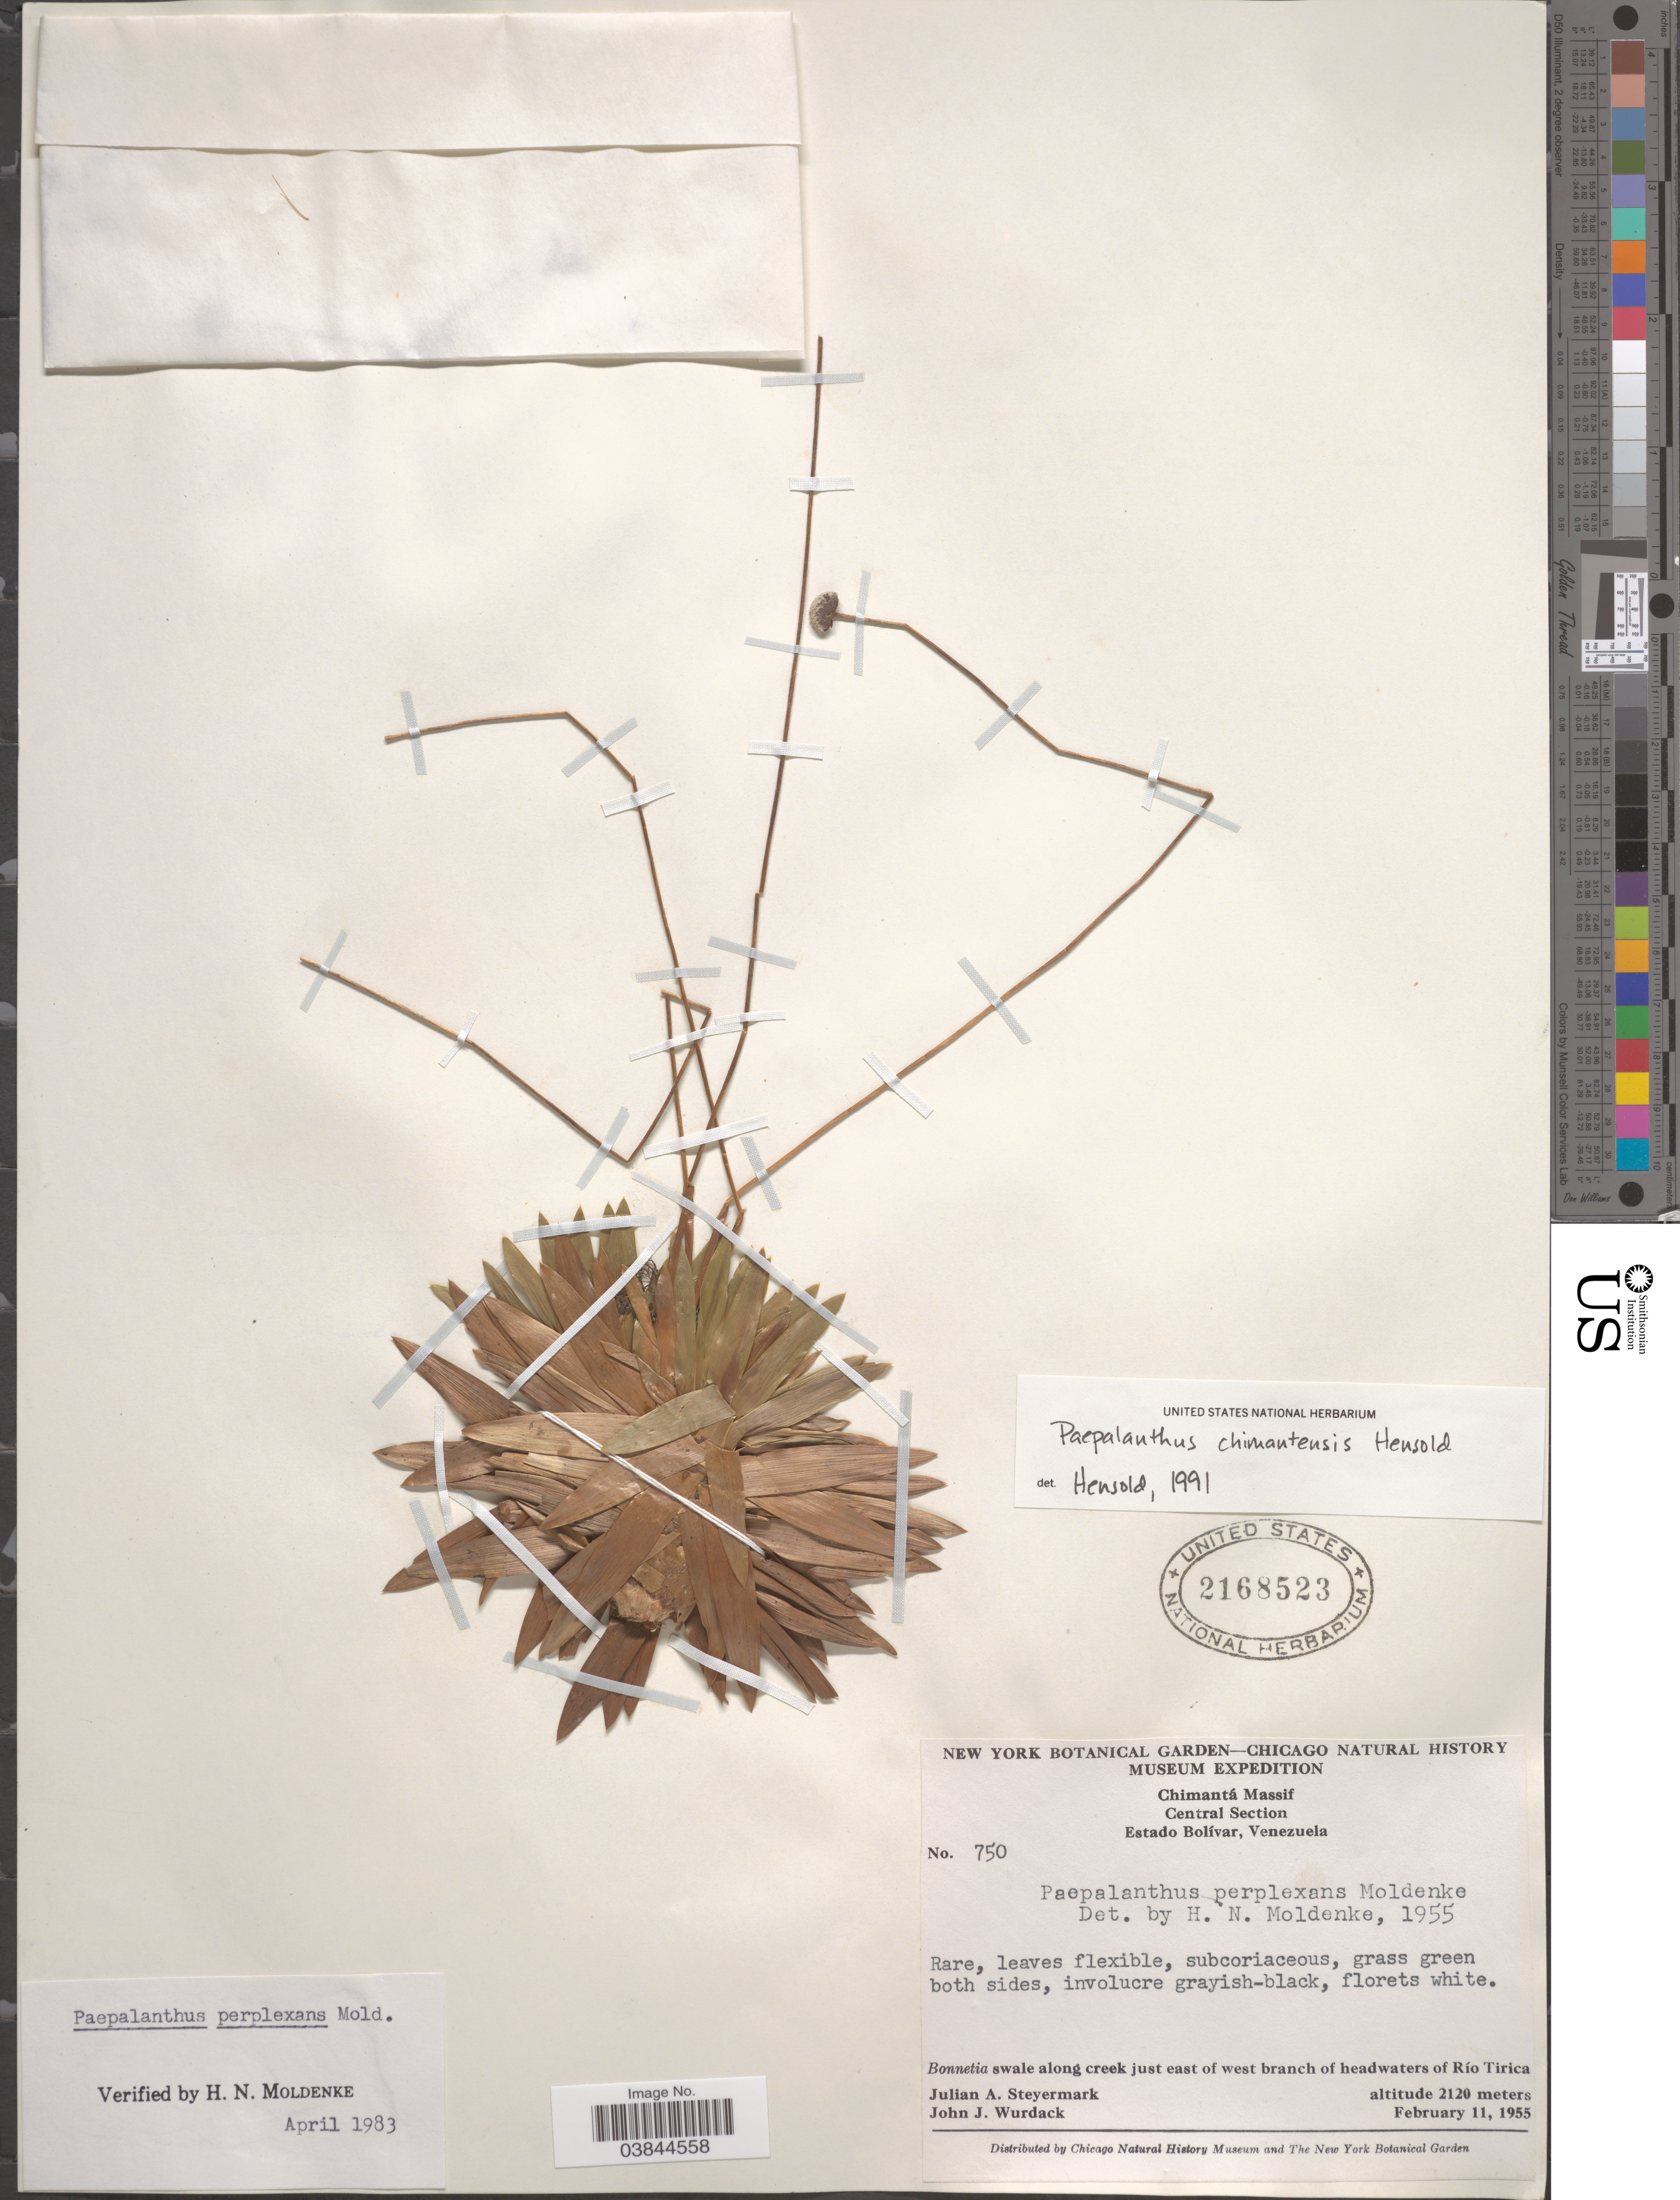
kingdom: Plantae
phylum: Tracheophyta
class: Liliopsida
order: Poales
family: Eriocaulaceae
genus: Paepalanthus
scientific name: Paepalanthus chimantensis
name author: Hensold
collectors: J. Steyermark & J. J. Wurdack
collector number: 750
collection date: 1955-02-11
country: Venezuela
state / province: Bolivar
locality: Chimantá Massif. Central Section. Bonnetia swale along creek just east of west branch of headwaters of Río Tirica.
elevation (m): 2120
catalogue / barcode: US 2168523